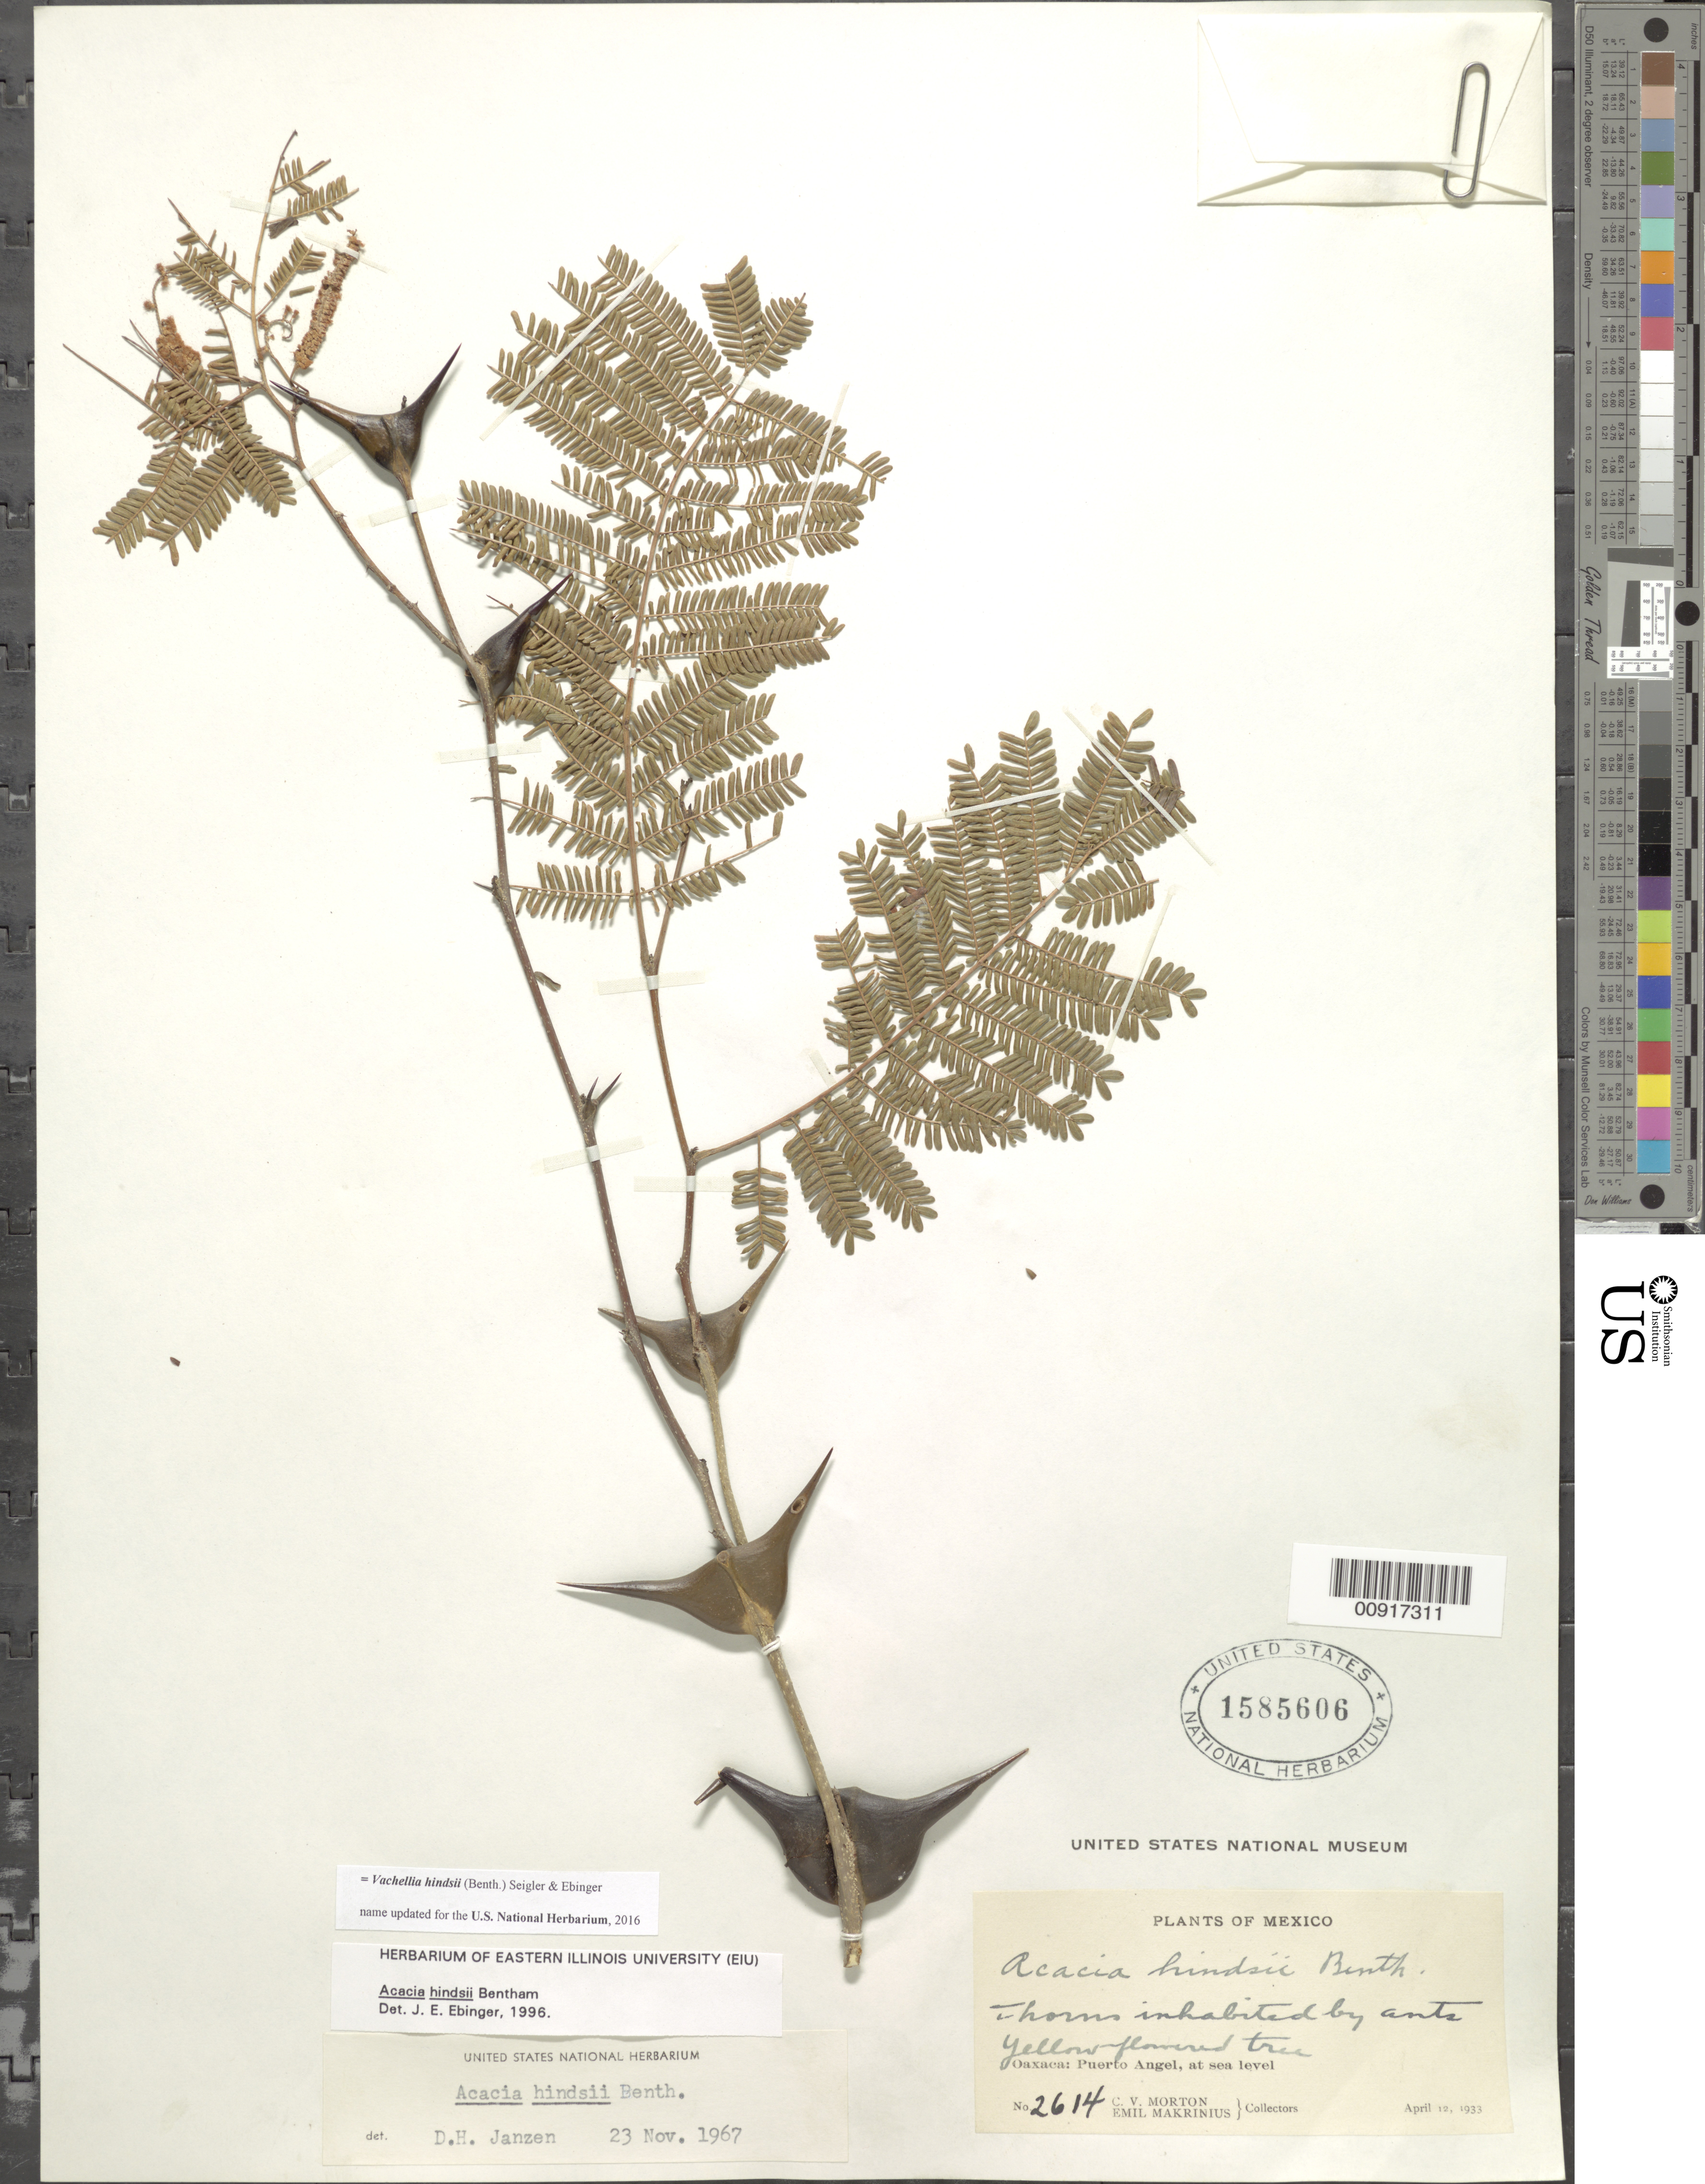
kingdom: Plantae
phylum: Tracheophyta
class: Magnoliopsida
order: Fabales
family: Fabaceae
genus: Vachellia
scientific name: Vachellia hindsii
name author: (Benth.) Seigler & Ebinger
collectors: C. V. Morton & E. Makrinius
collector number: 2614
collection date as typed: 12 Apr 1933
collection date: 1933-04-12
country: Mexico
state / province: Oaxaca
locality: Oaxaca: Puero Angel.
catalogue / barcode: US 1585606